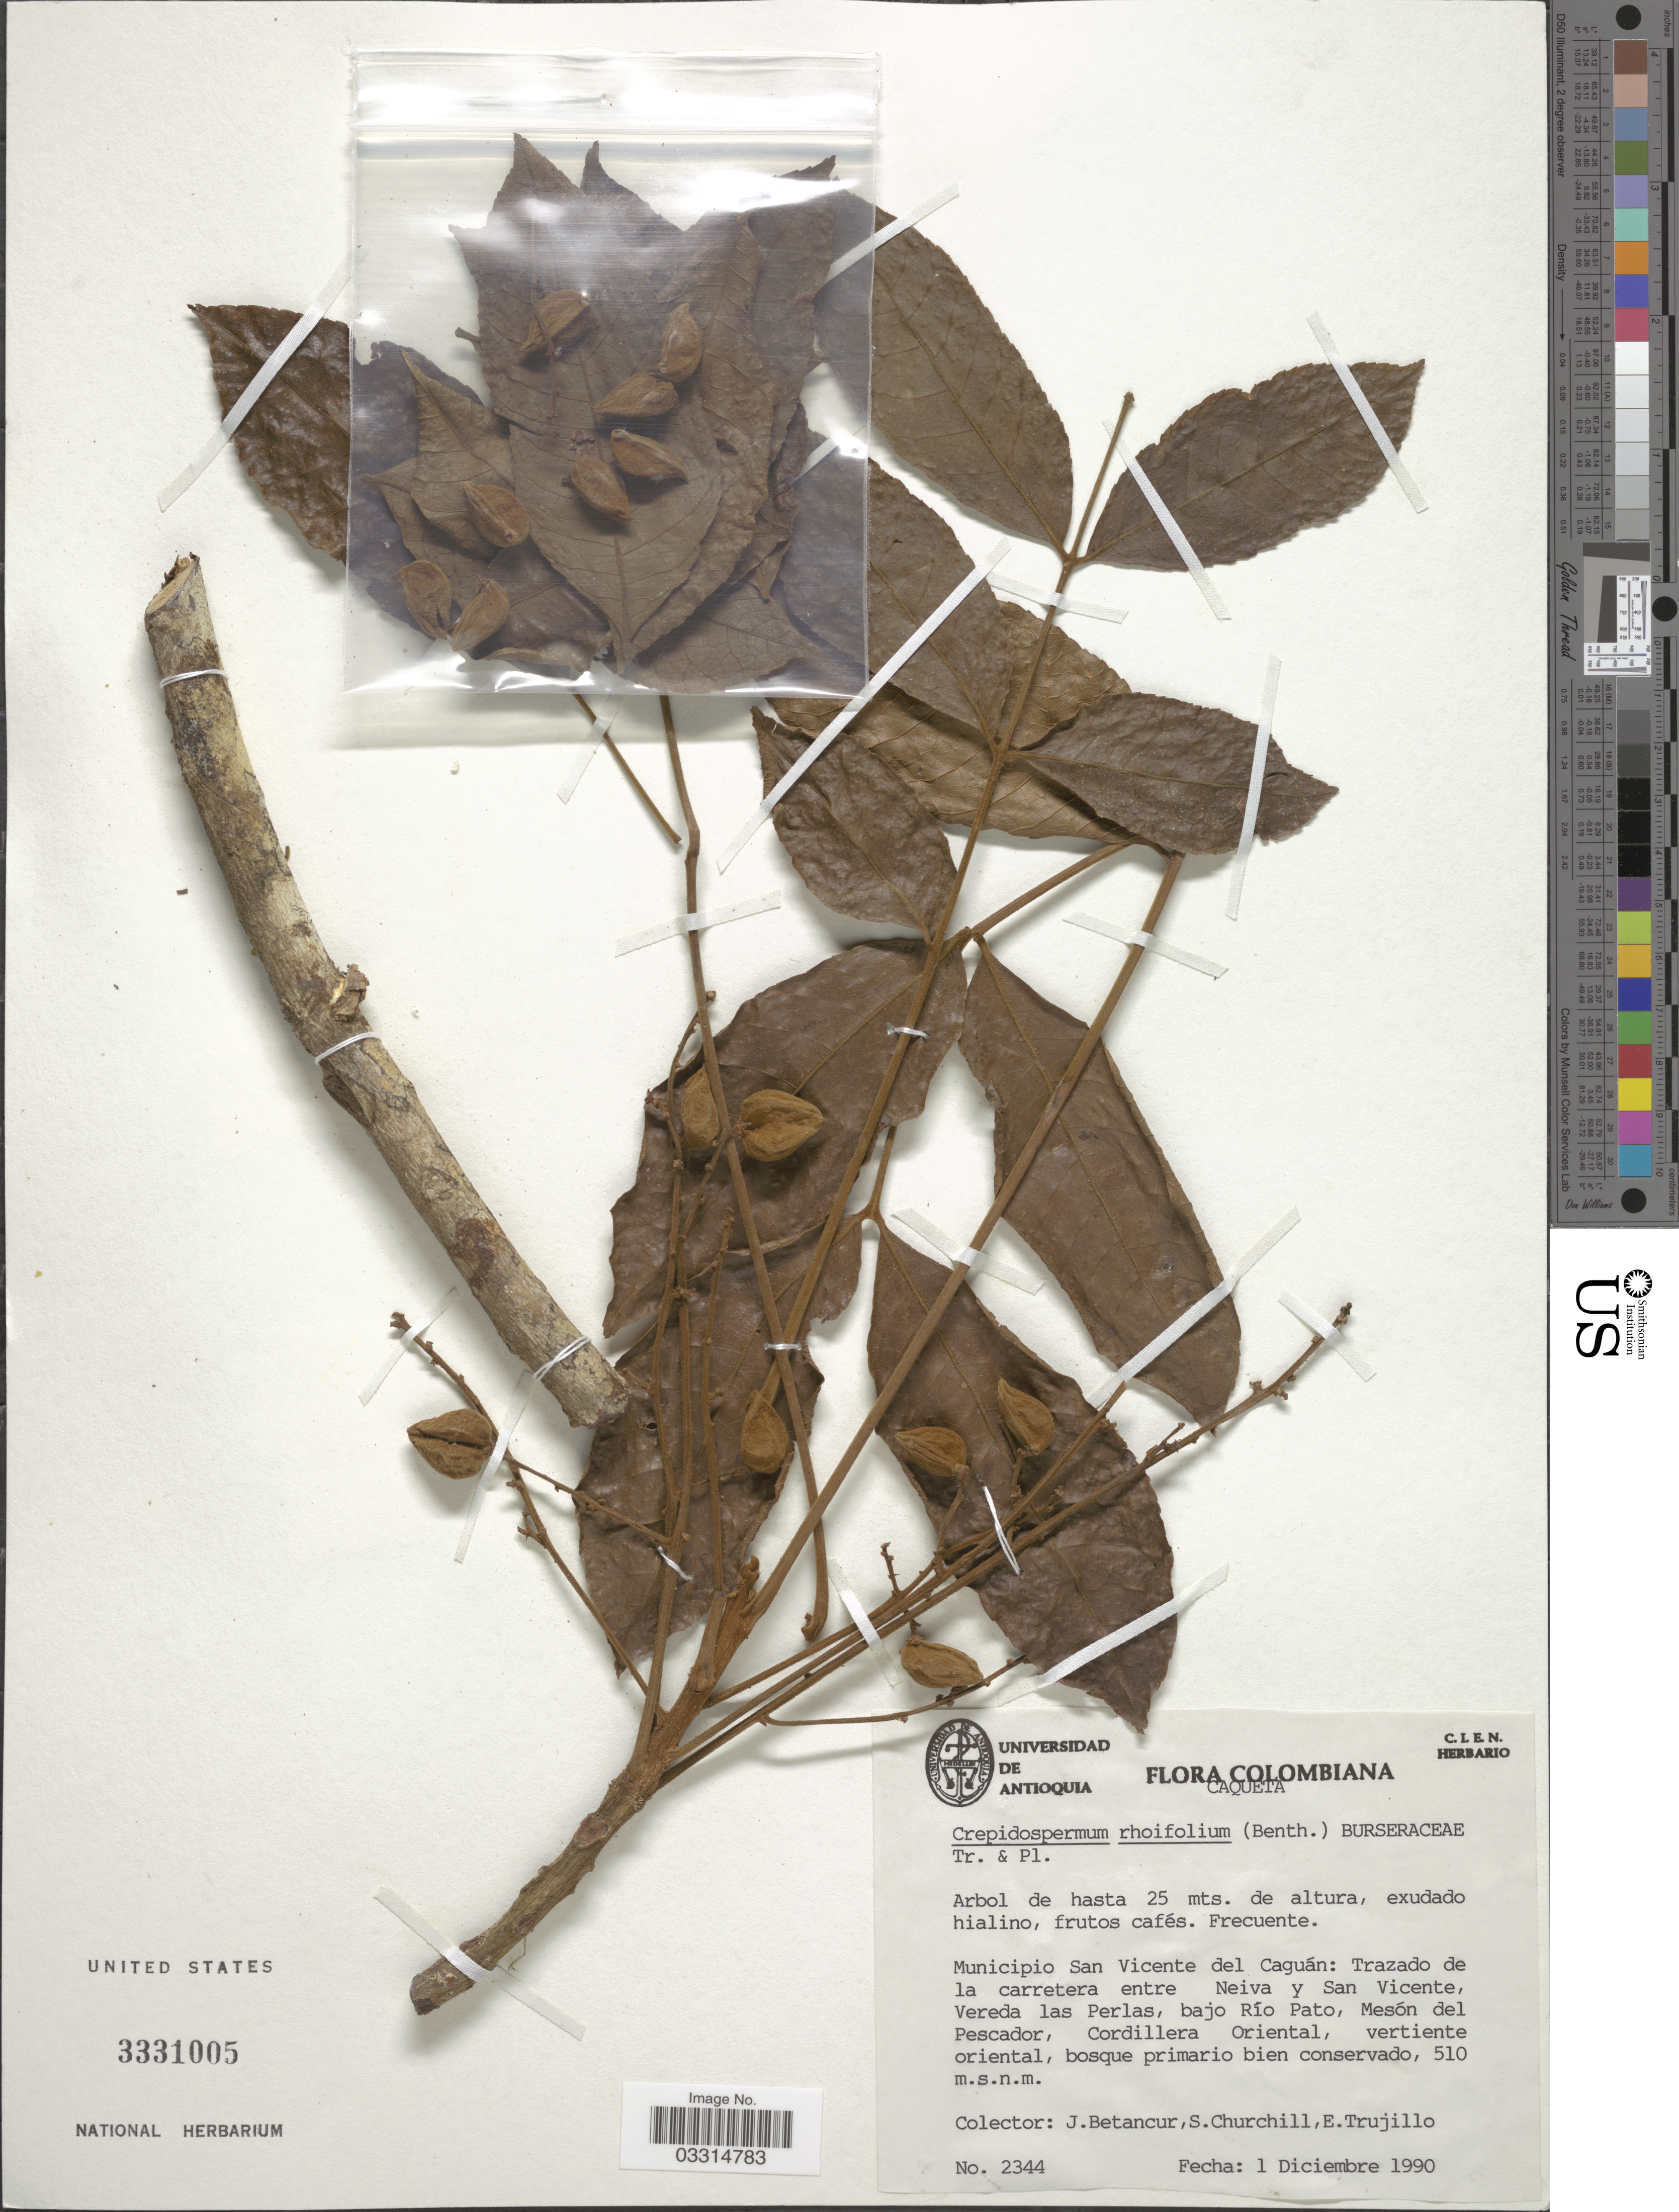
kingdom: Plantae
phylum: Tracheophyta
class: Magnoliopsida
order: Sapindales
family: Burseraceae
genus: Protium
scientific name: Protium rhoifolium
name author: (Benth.) Byng & Christenh.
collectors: J. Betancur, S. Churchill & E. Trujillo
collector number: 2344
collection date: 1990-12-01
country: Colombia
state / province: Caquetá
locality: Municipio San Vicente del Caguán: Trazado de la carretera entre Neiva y San Vicente, Vereda las Perlas, bajo Río Pato, Mesón del Pescador, Cordillera Oriental, vertiente oriental.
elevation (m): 510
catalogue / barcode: US 3331005